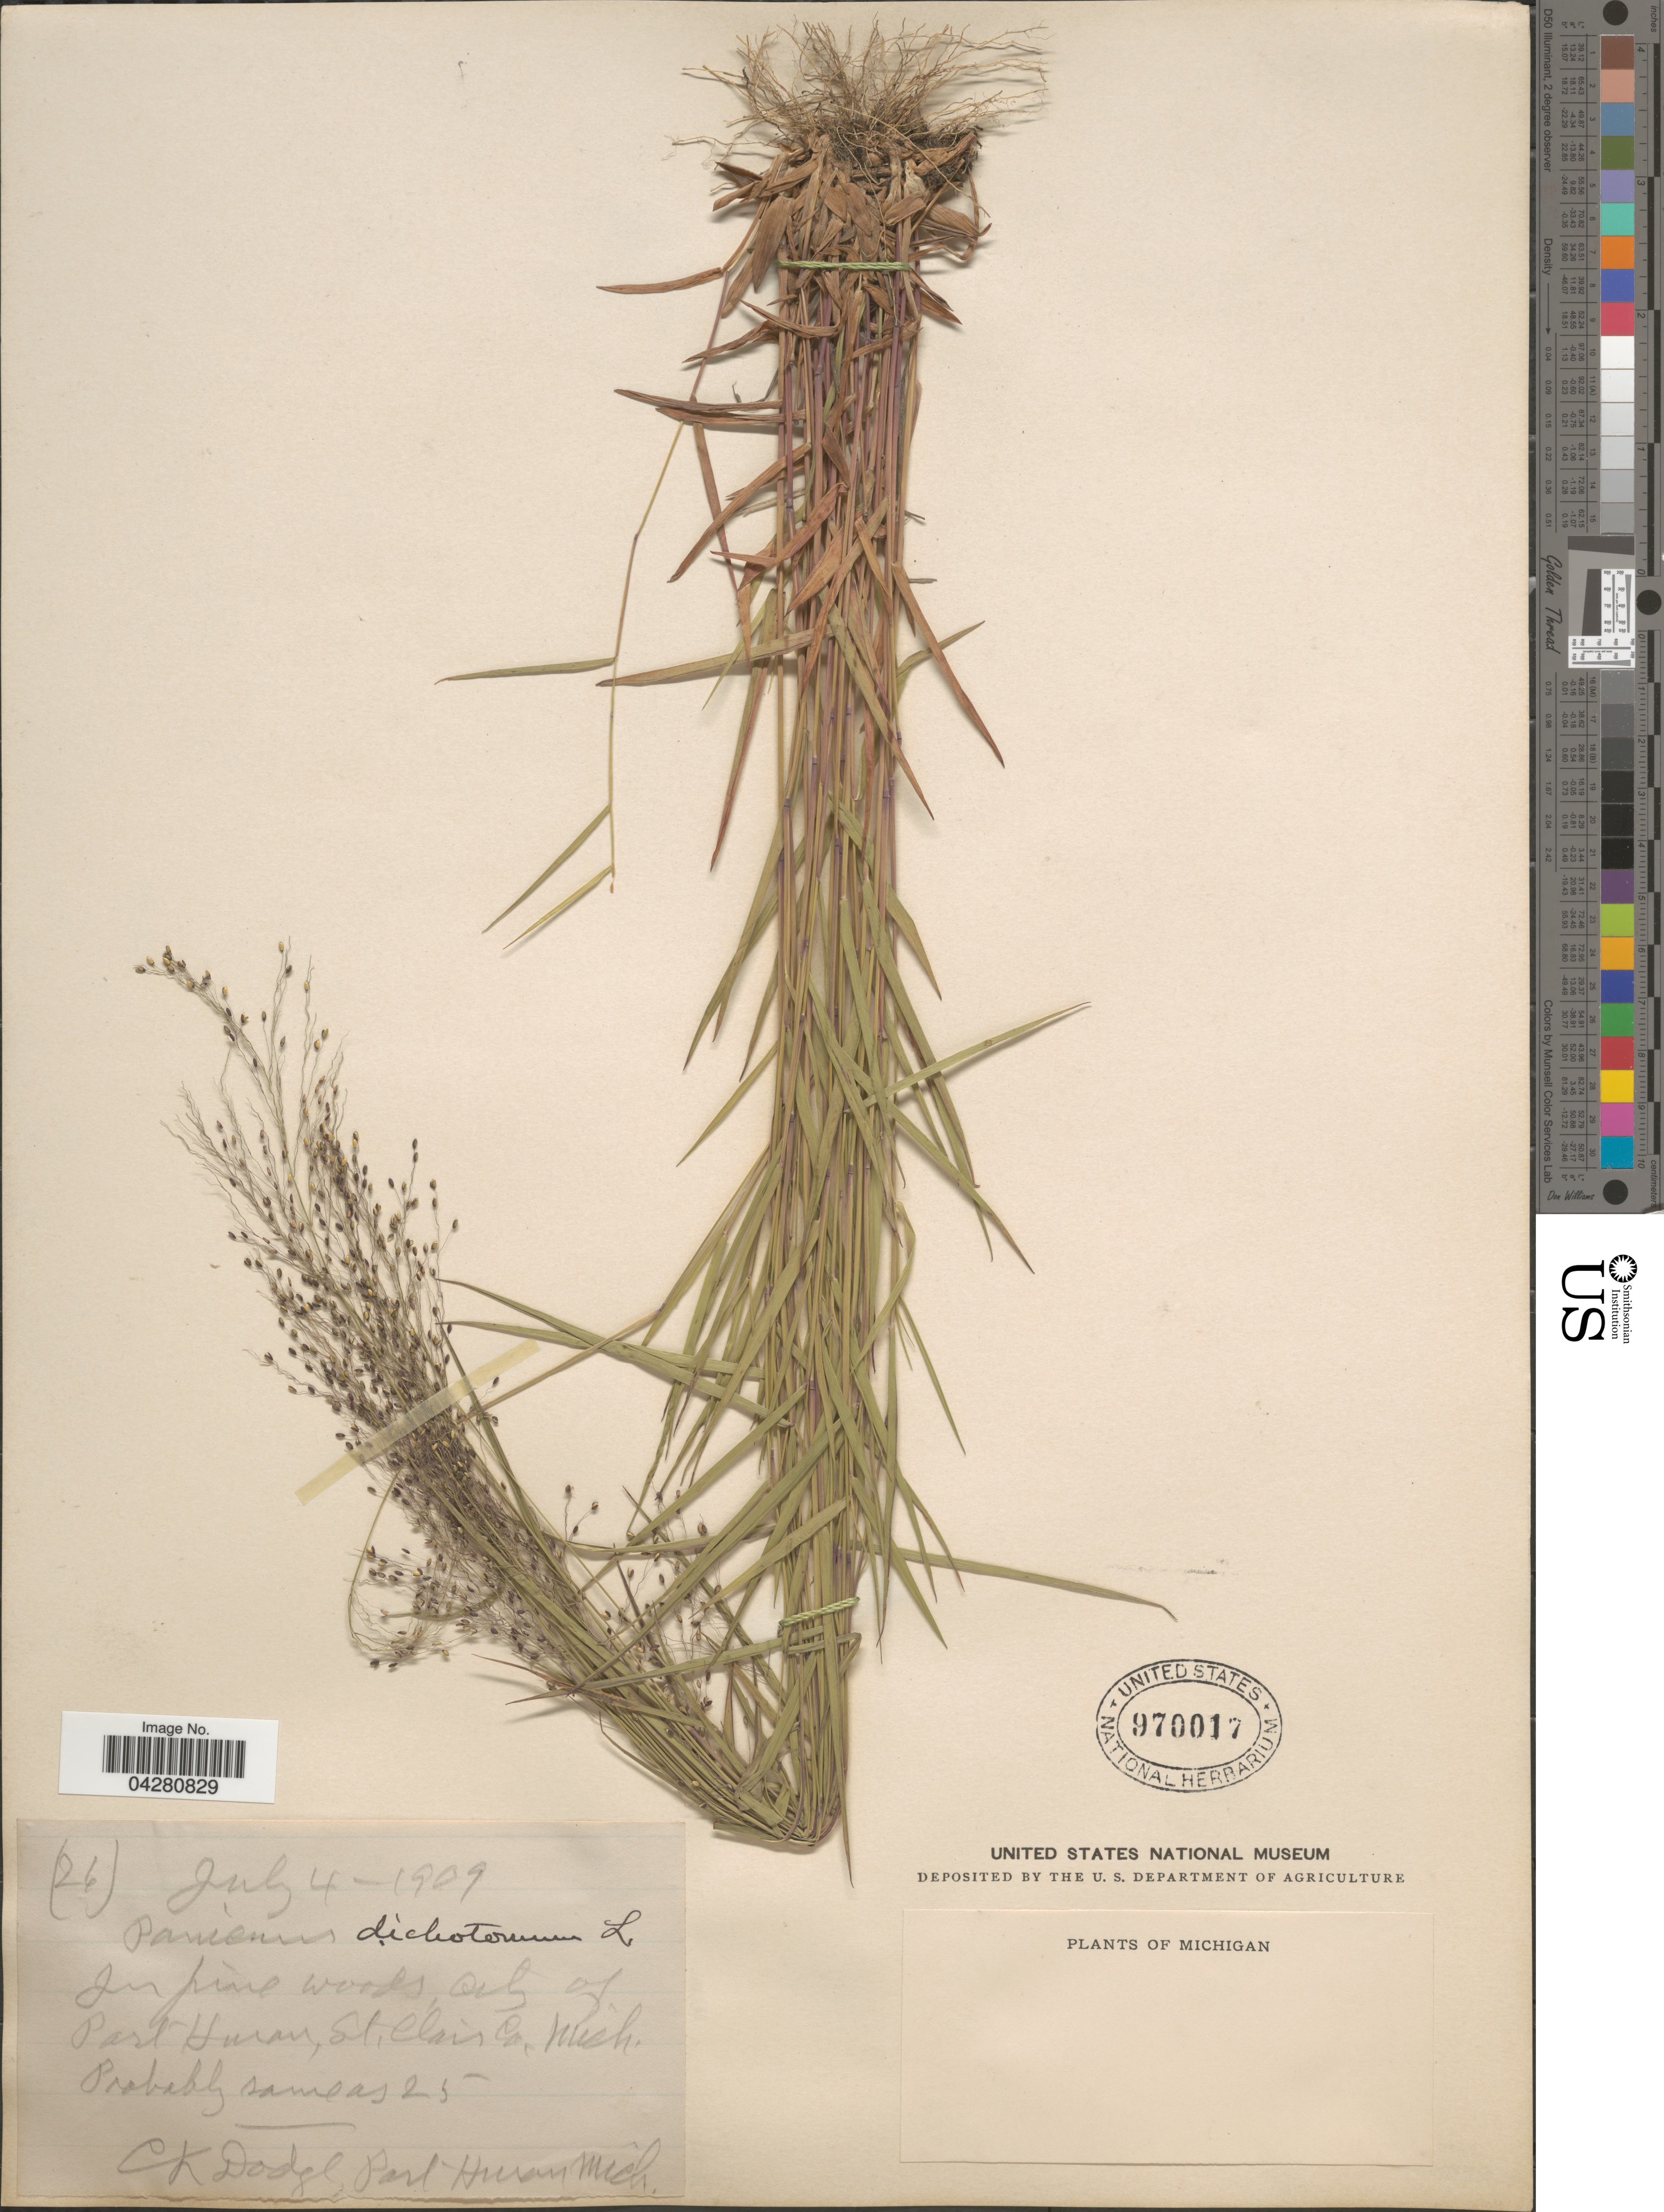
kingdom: Plantae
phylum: Tracheophyta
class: Liliopsida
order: Poales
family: Poaceae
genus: Dichanthelium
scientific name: Dichanthelium dichotomum var. dichotomum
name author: (L.) Gould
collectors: C. Dodge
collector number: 26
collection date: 1909-07-04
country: United States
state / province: Michigan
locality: In pine woods, city of Port Huron, St. Clair Co.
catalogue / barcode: US 970017